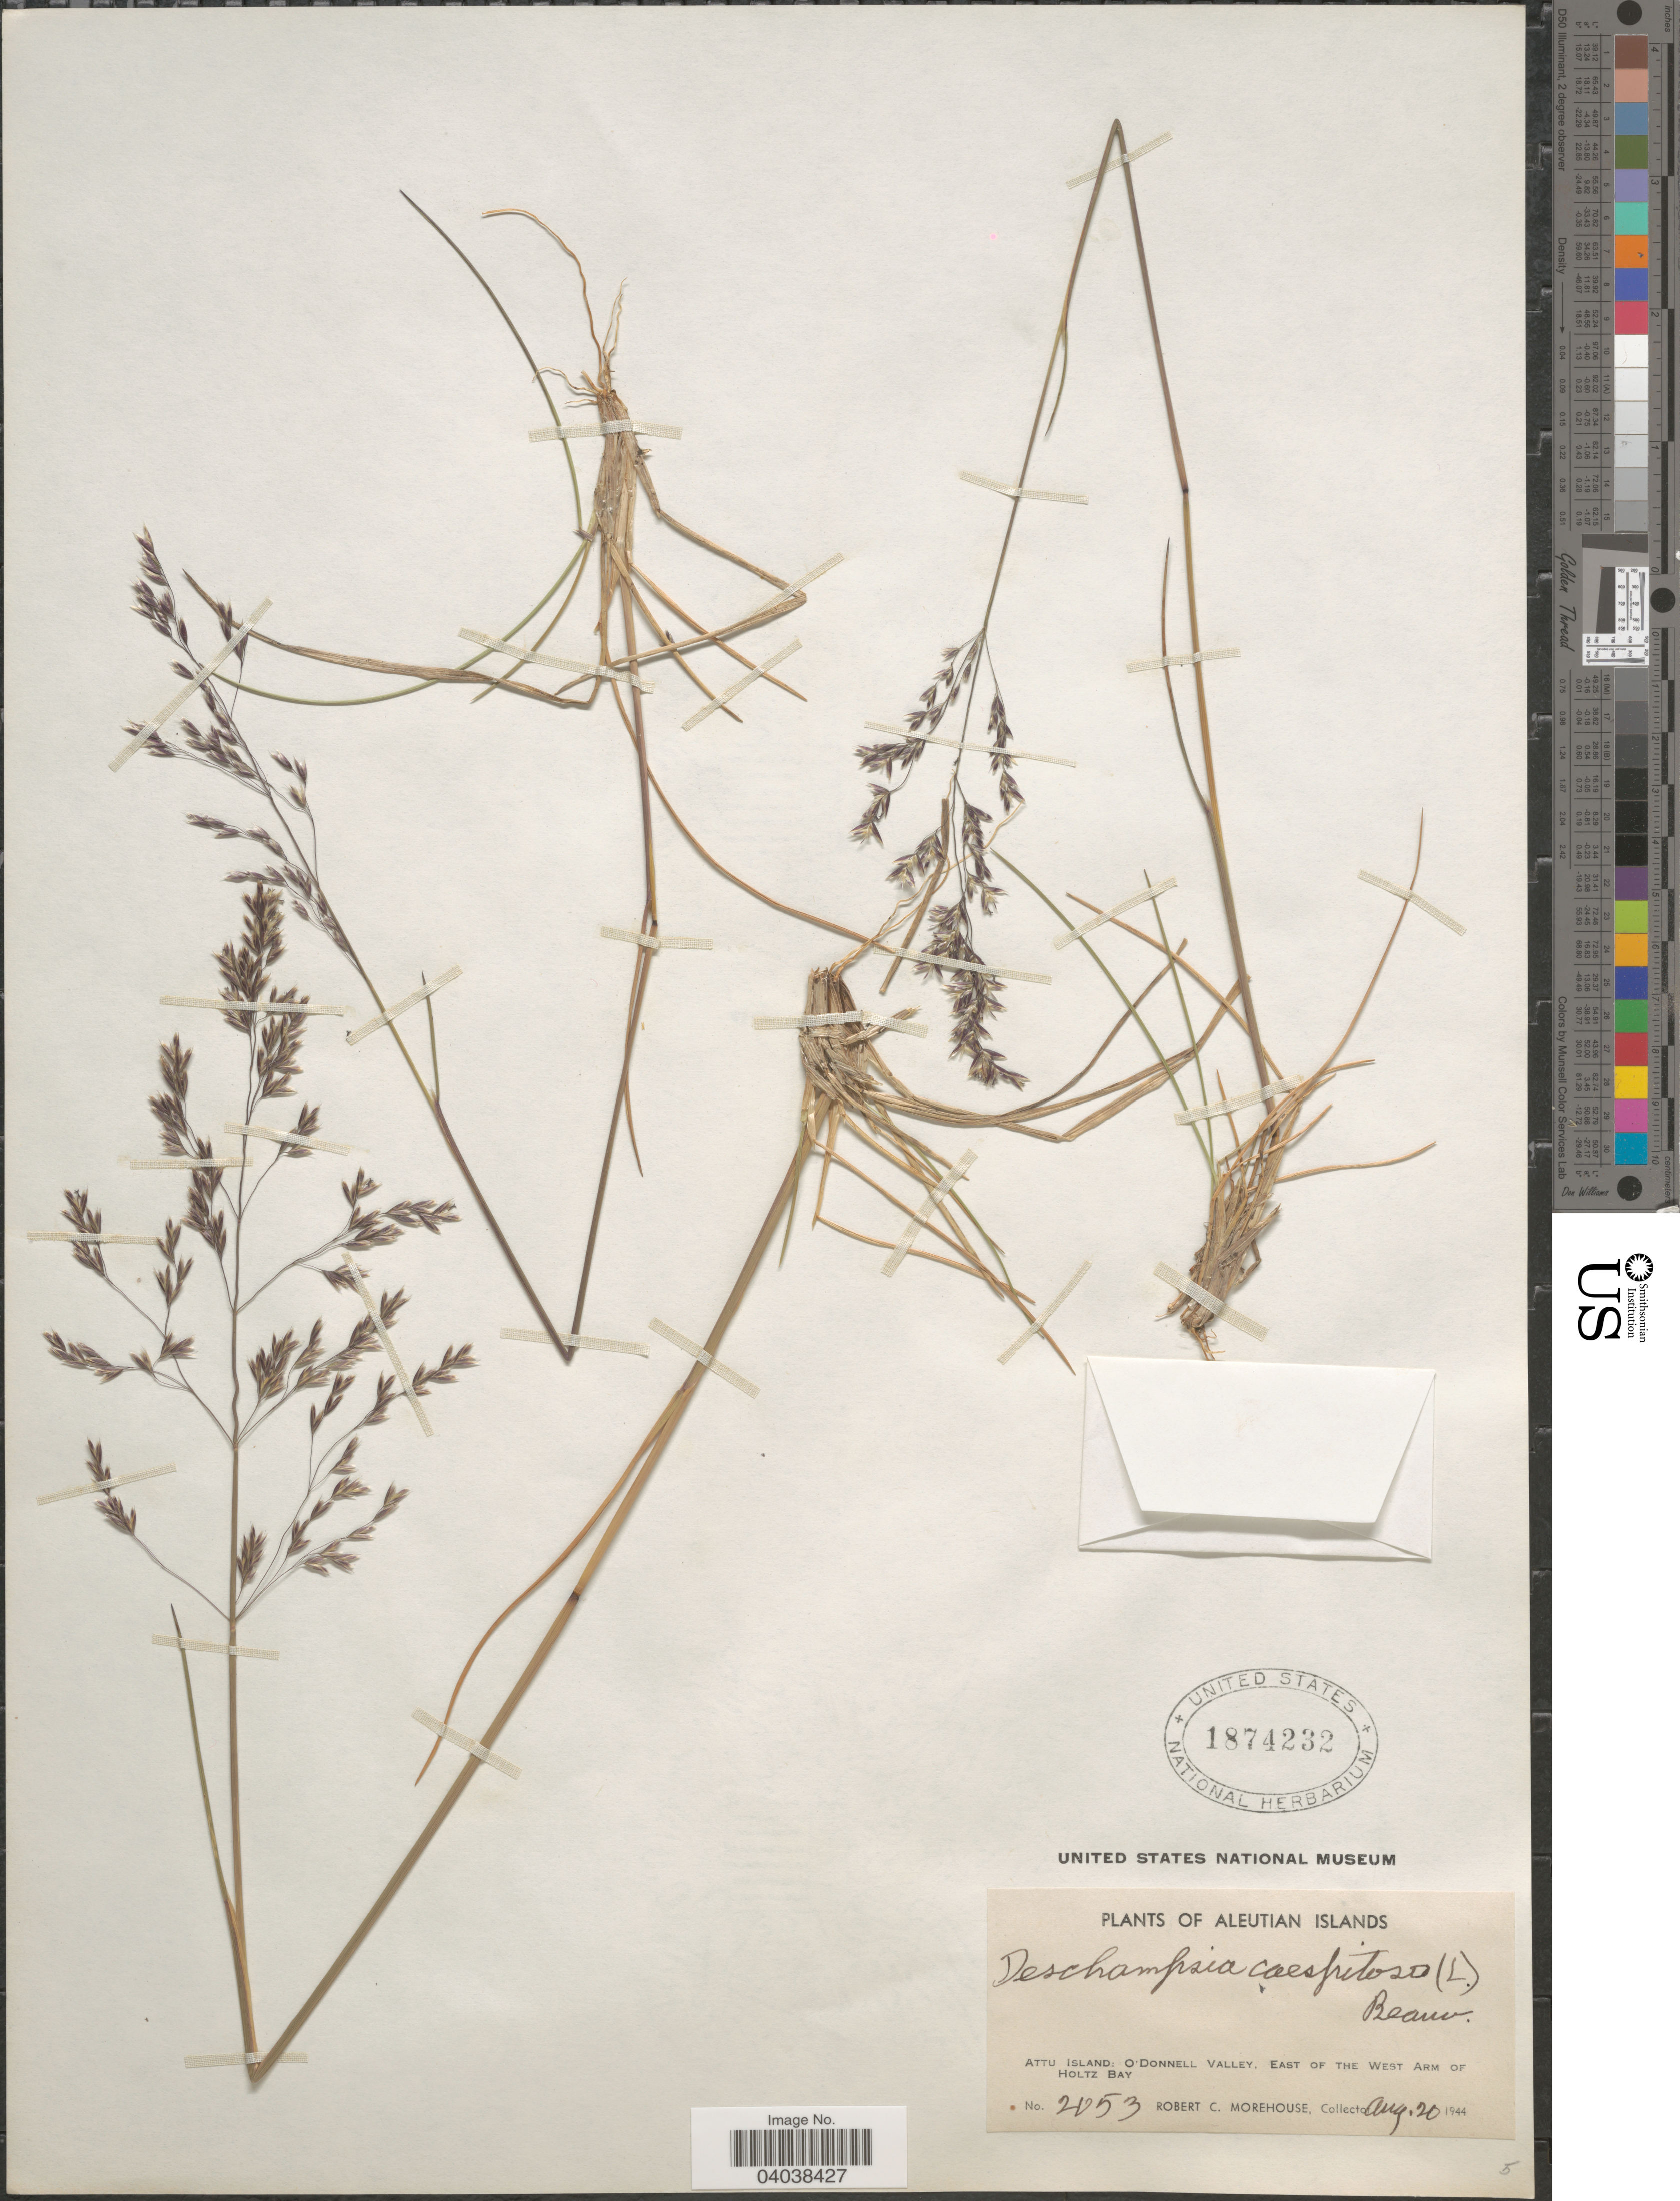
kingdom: Plantae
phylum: Tracheophyta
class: Liliopsida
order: Poales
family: Poaceae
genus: Deschampsia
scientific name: Deschampsia cespitosa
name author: (L.) P. Beauv.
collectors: R. Morehouse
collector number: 2053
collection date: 1944-08-20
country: United States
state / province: Alaska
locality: Aleutian Islands. Attu Island: O' Donnell Valley, East of the West Arm of Holtz Bay.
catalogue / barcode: US 1874232